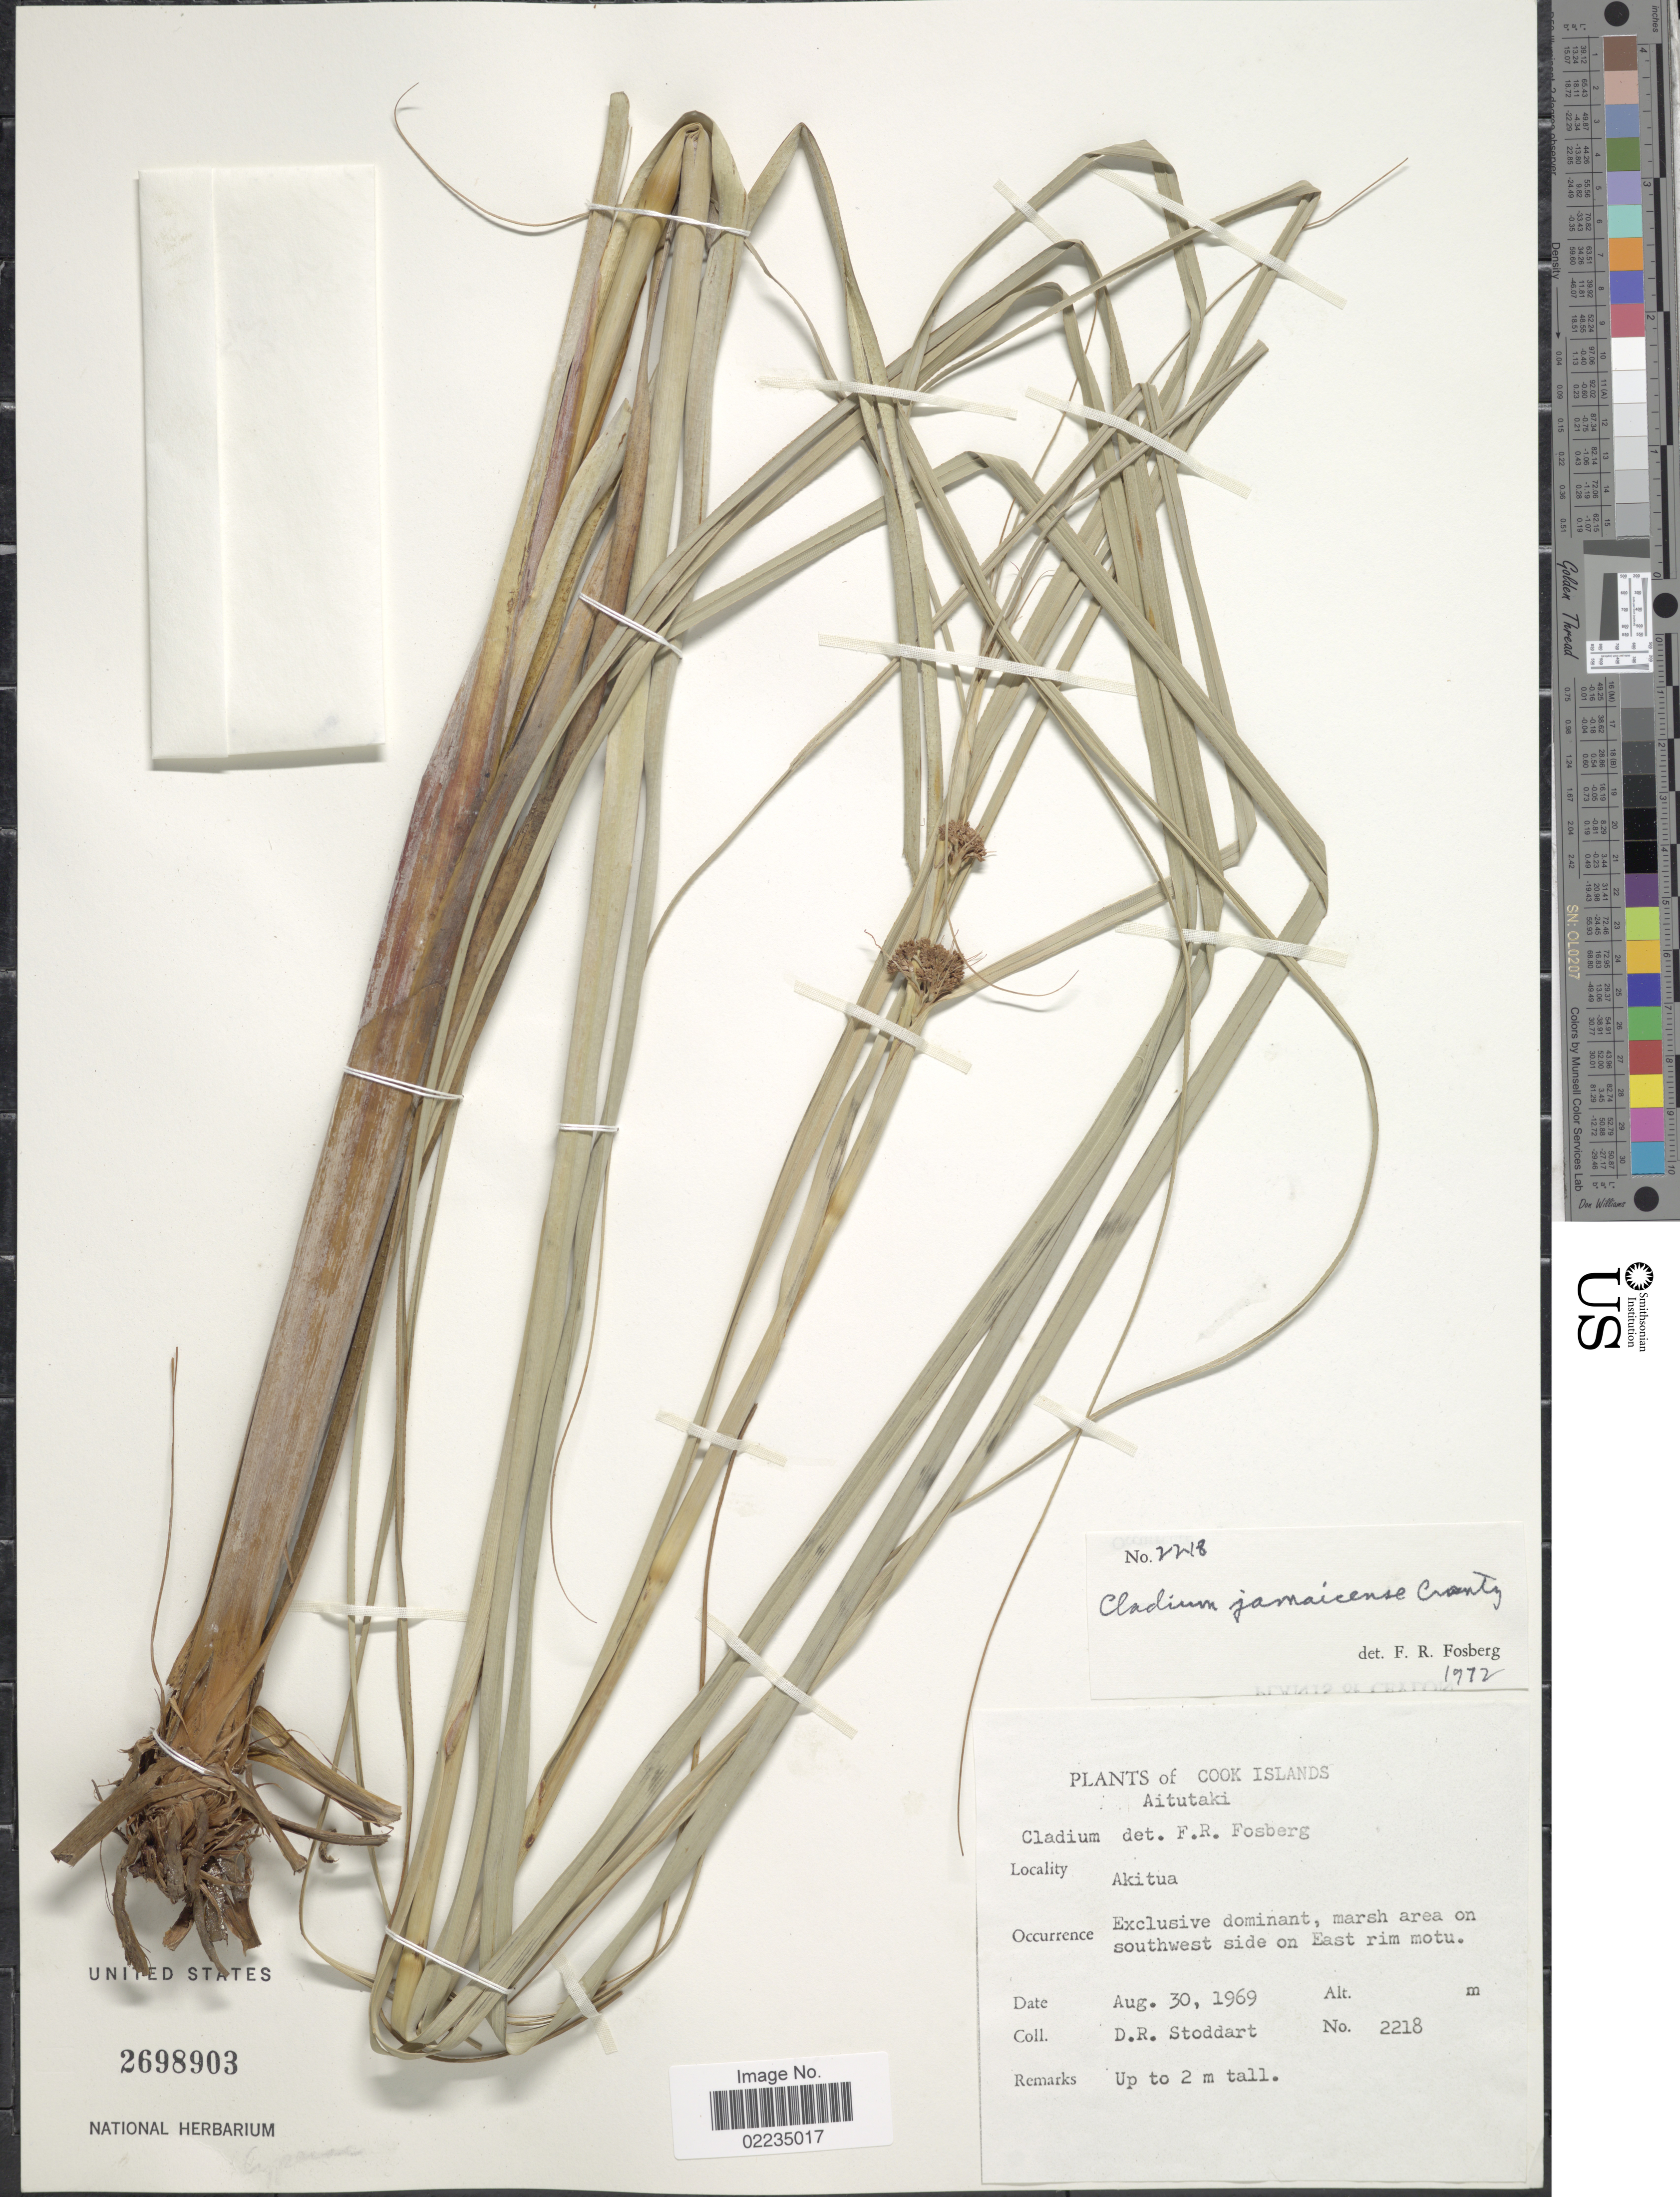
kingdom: Plantae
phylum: Tracheophyta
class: Liliopsida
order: Poales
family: Cyperaceae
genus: Cladium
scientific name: Cladium jamaicense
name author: Crantz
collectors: D. R. Stoddart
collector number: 2218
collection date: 1969-08-30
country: Cook Islands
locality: Cook Islands, Aitutaki, Akitua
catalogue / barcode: US 2698903